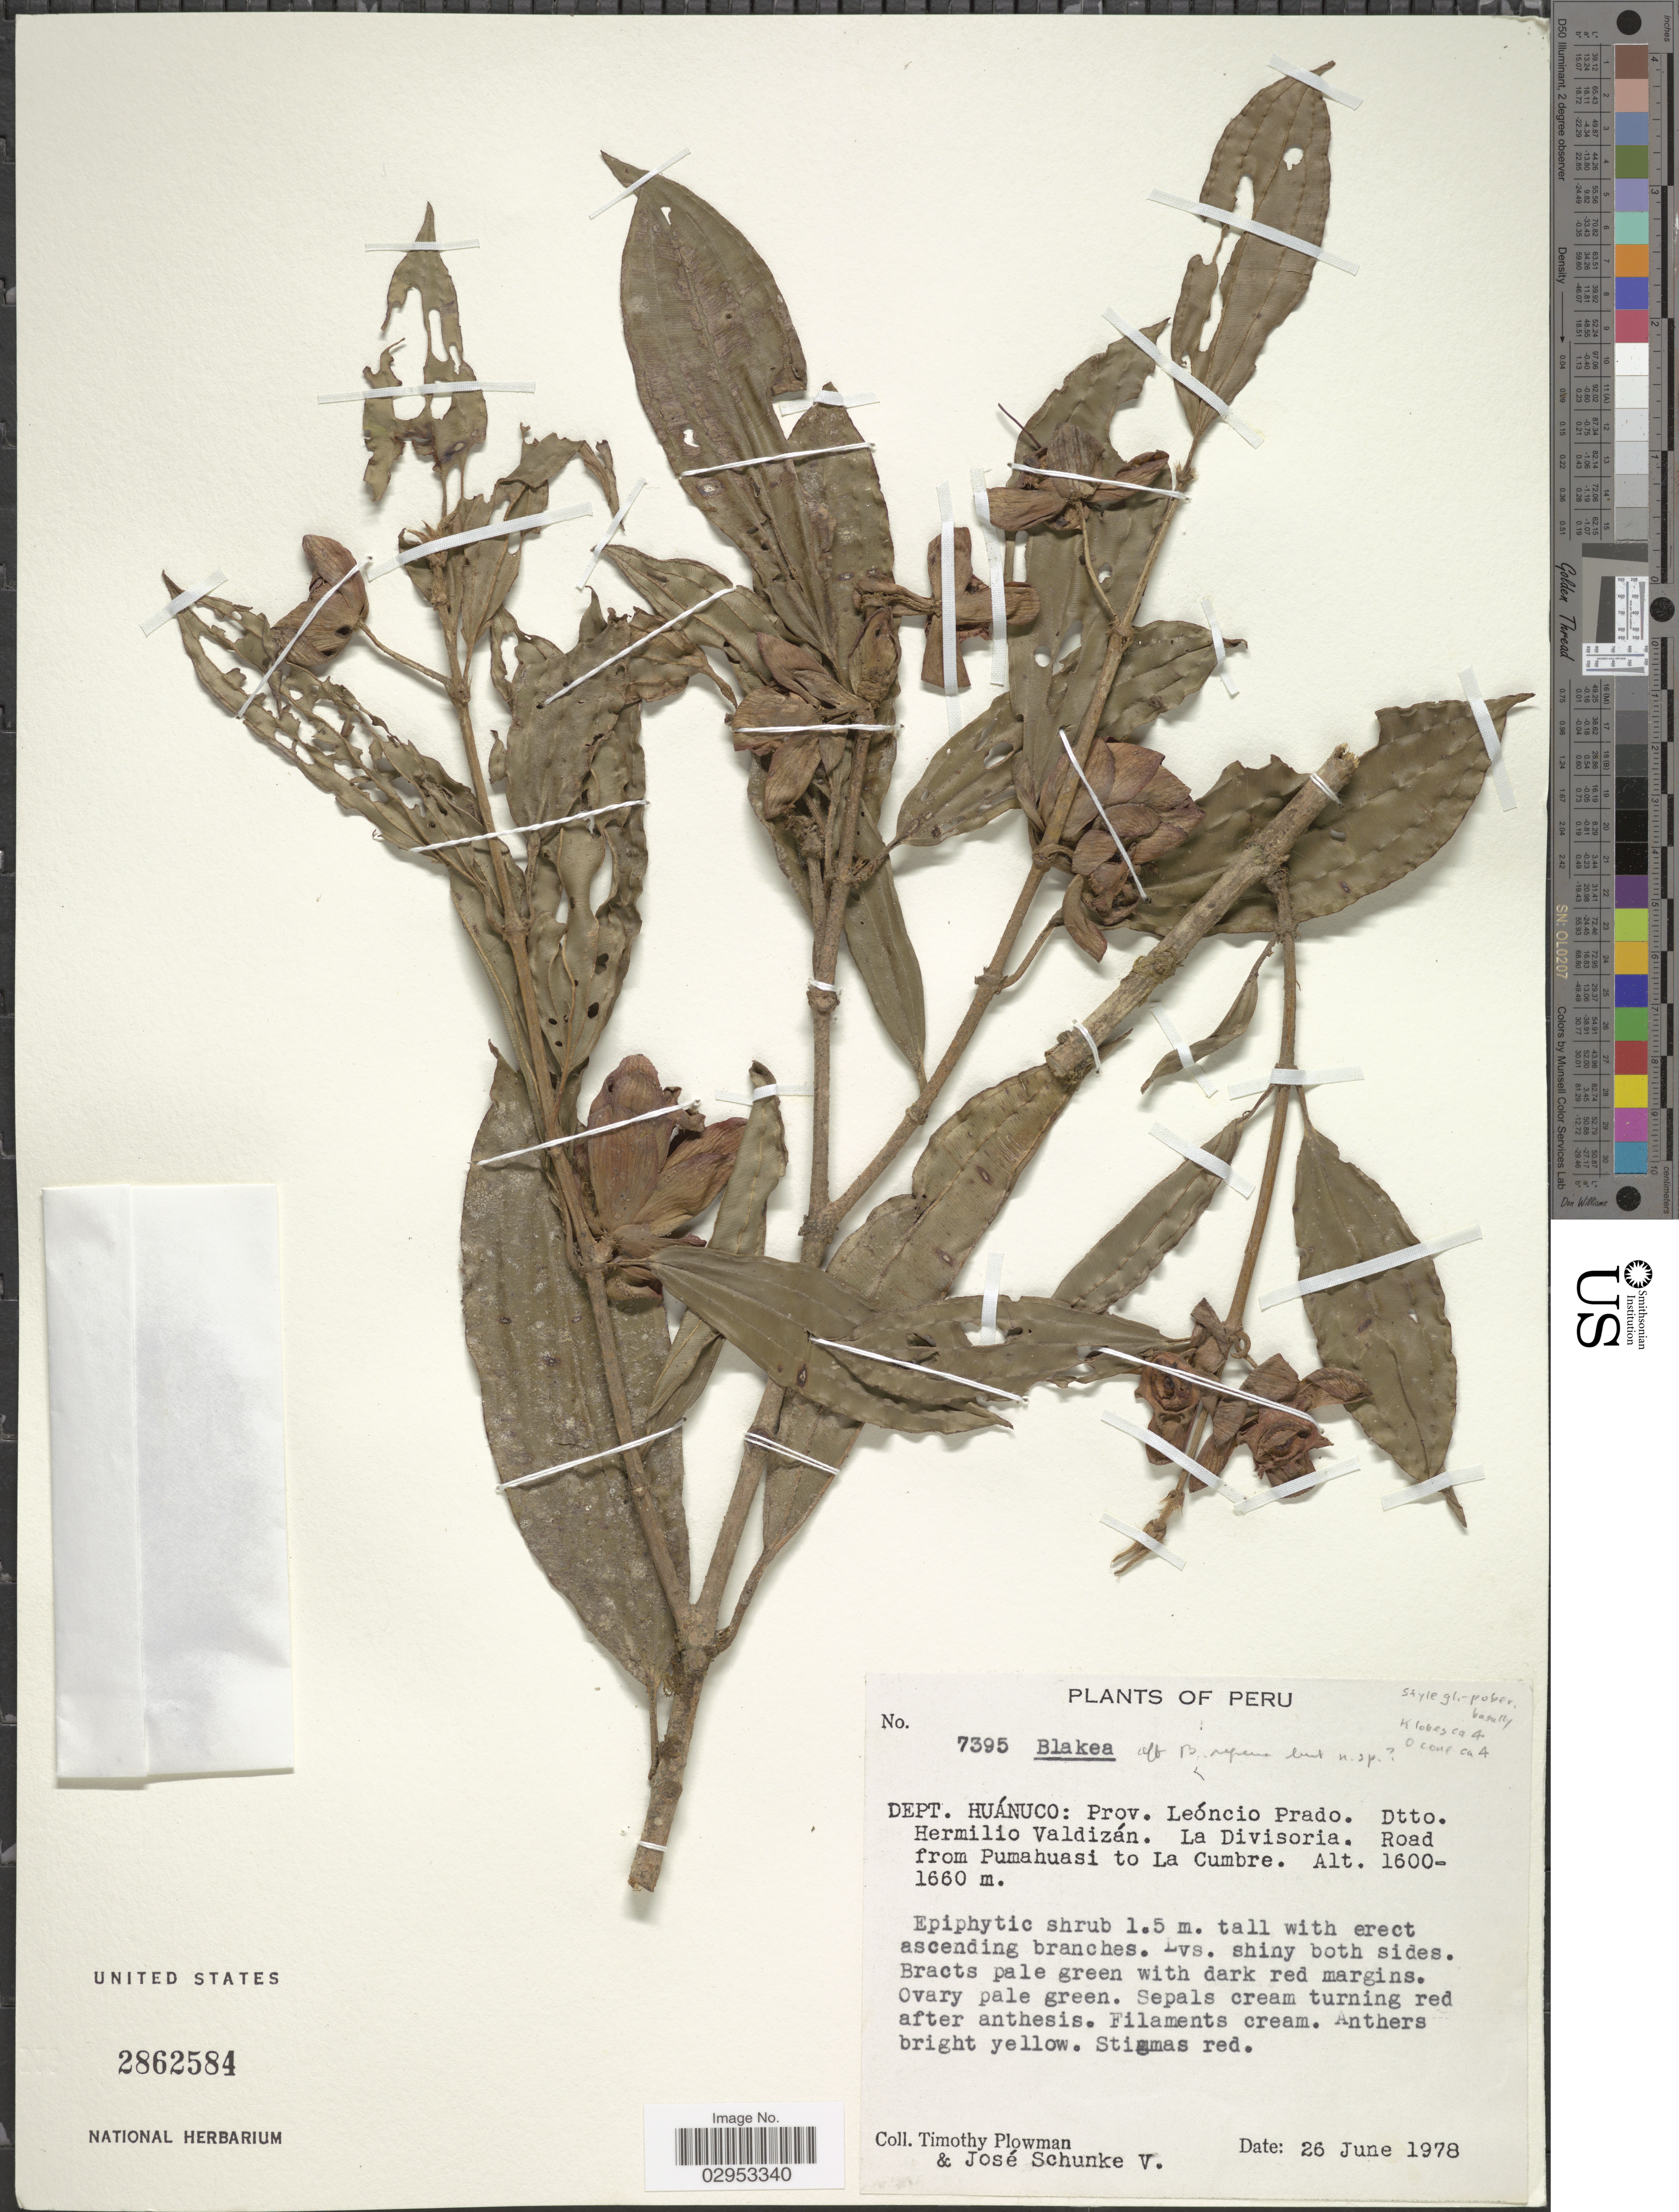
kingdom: Plantae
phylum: Tracheophyta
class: Magnoliopsida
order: Myrtales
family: Melastomataceae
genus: Blakea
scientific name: Blakea repens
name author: (Ruiz & Pav.) D. Don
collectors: T. Plowman & J. Schunke Vigo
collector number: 7395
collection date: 1978-06-26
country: Peru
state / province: Huánuco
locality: Dept. Huánuco: Prov. Leóncio Prado. Dtto. Hermilio Valdizán. La Divisoria. Road from Pumahuasi to La Cumbre.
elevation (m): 1600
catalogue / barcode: US 2862584